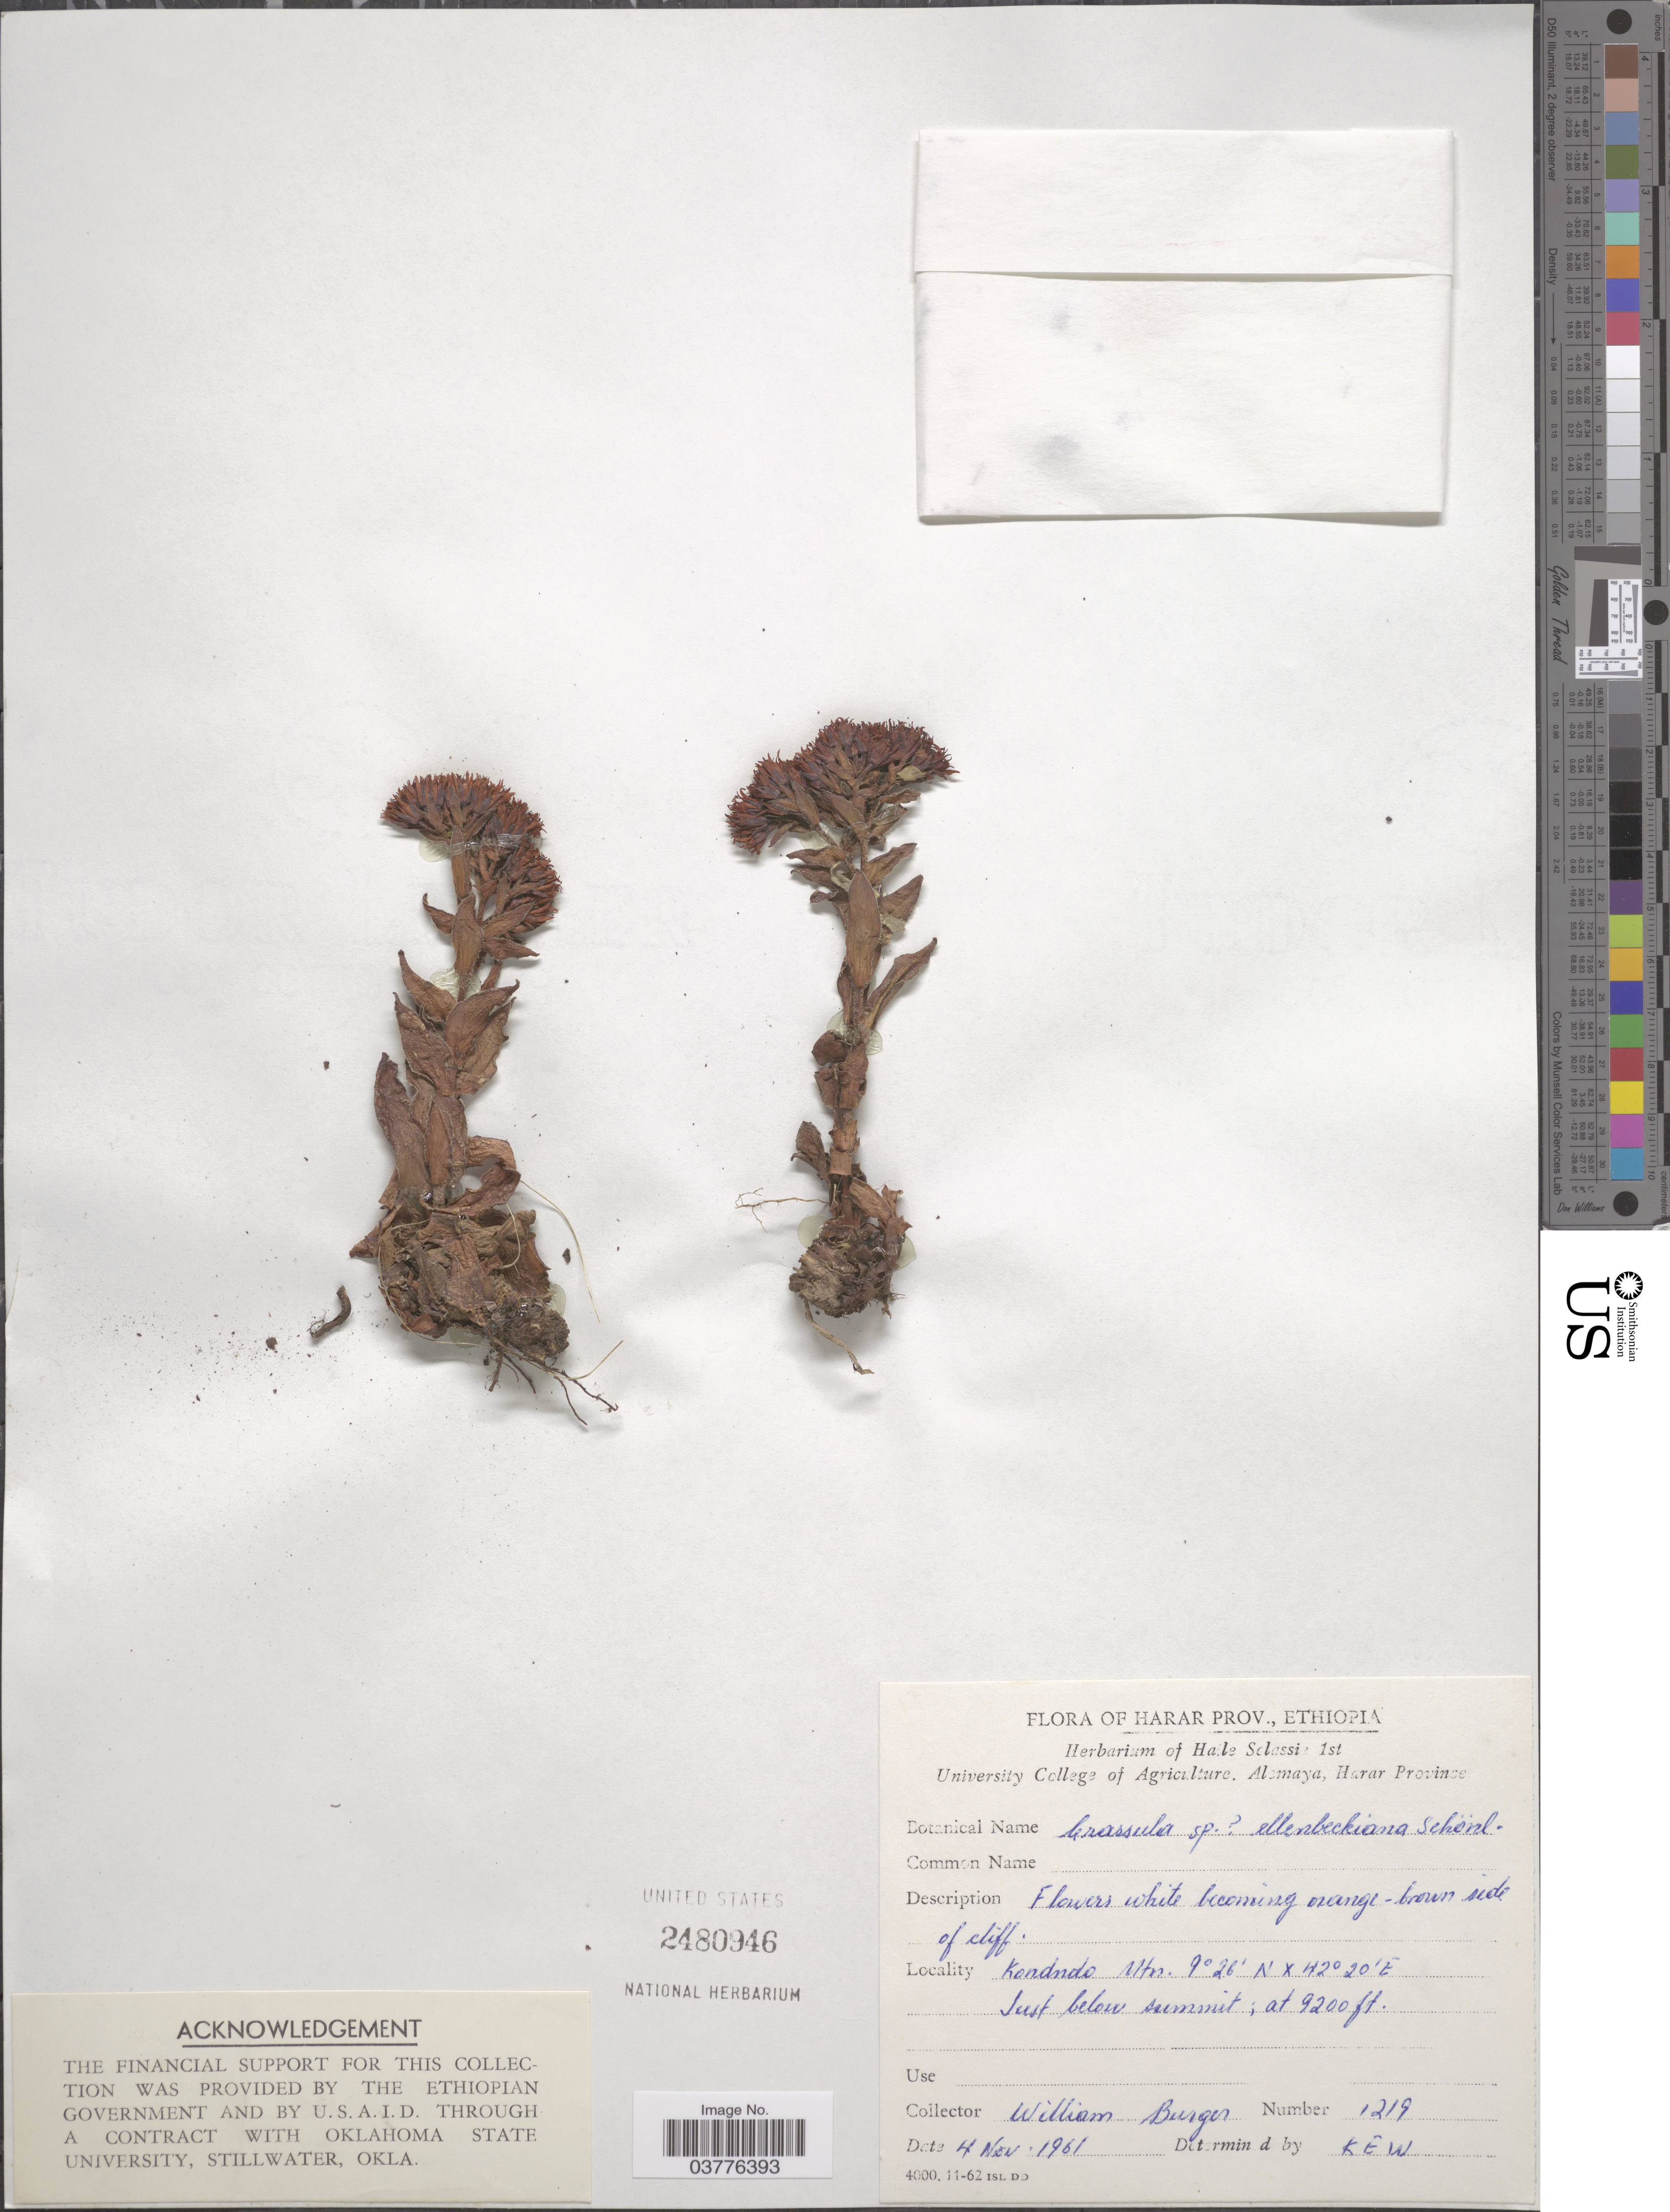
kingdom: Plantae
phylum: Tracheophyta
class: Magnoliopsida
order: Saxifragales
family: Crassulaceae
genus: Crassula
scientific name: Crassula ellenbeckiana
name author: Schönland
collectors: W. Burger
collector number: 1219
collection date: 1961-11-04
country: Ethiopia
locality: Harar Prov. Kondudo Mtn. Just below summit.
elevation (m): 2804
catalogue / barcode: US 2480946